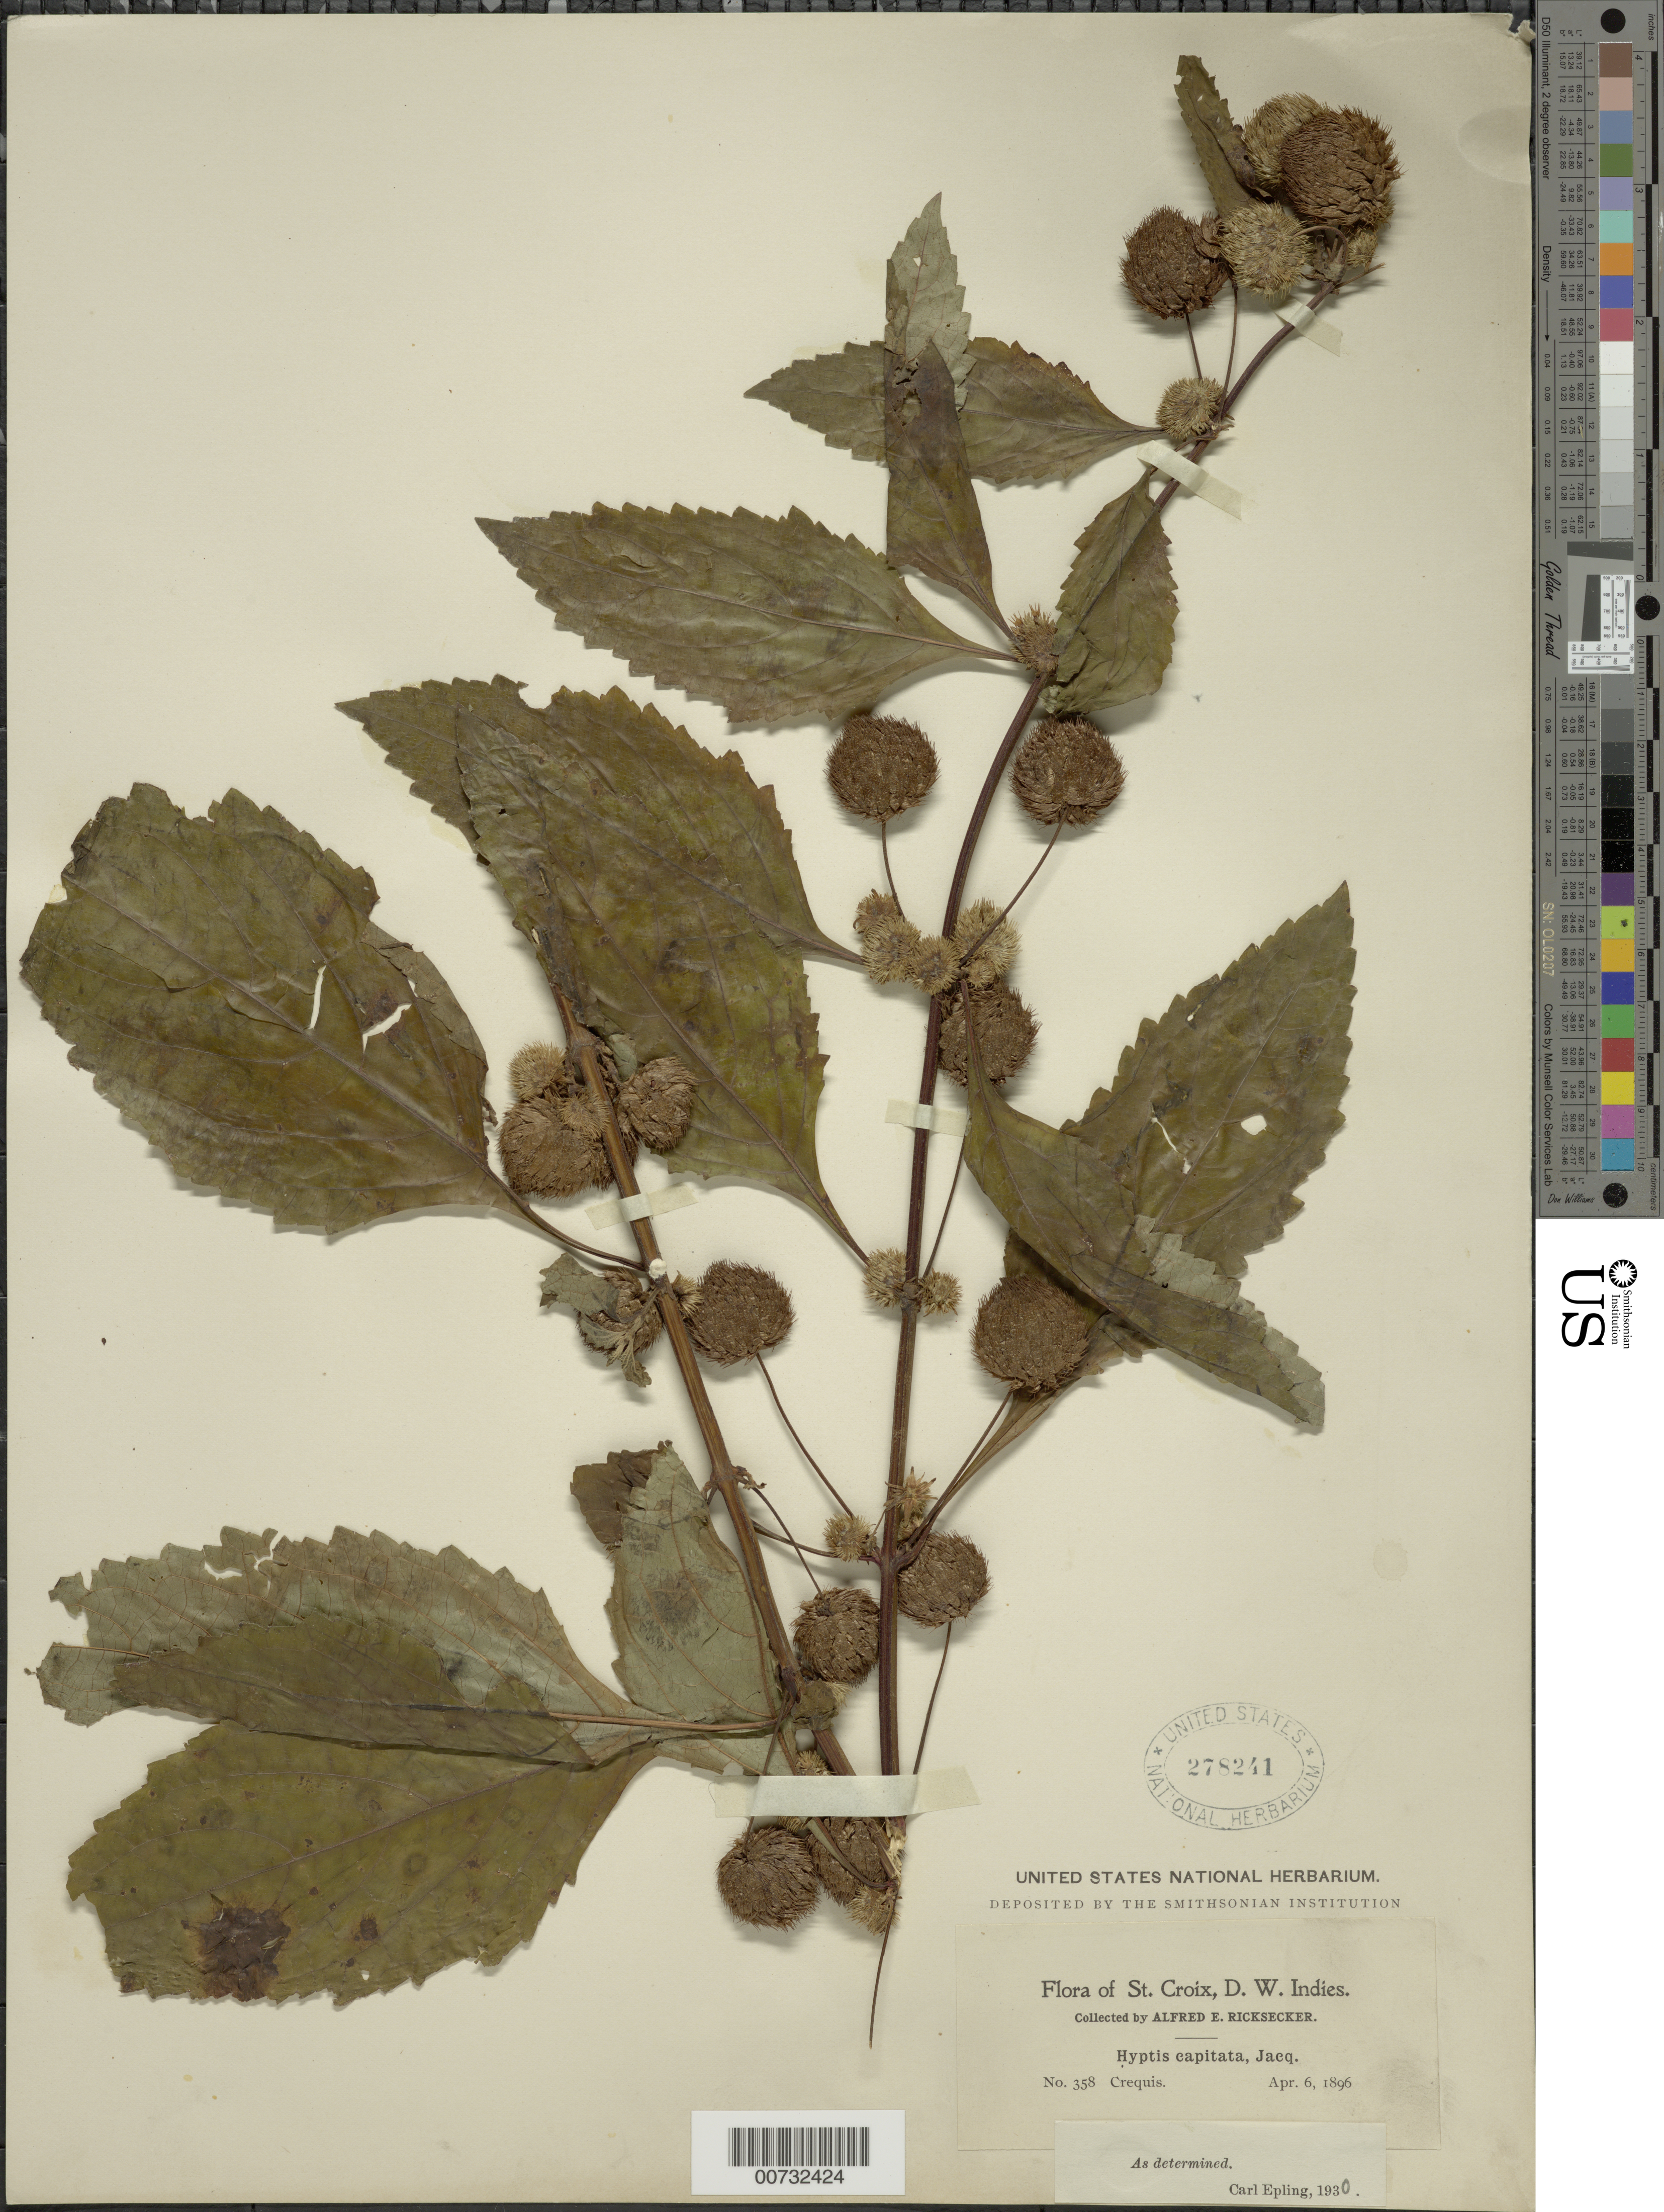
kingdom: Plantae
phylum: Tracheophyta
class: Magnoliopsida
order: Lamiales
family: Lamiaceae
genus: Hyptis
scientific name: Hyptis capitata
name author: Jacq.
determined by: Epling, C. C.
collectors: A. E. Ricksecker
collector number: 358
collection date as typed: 06 Apr 1896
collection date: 1896-04-06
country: U.S. Virgin Islands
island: St. Croix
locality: Crequis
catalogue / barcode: US 278241